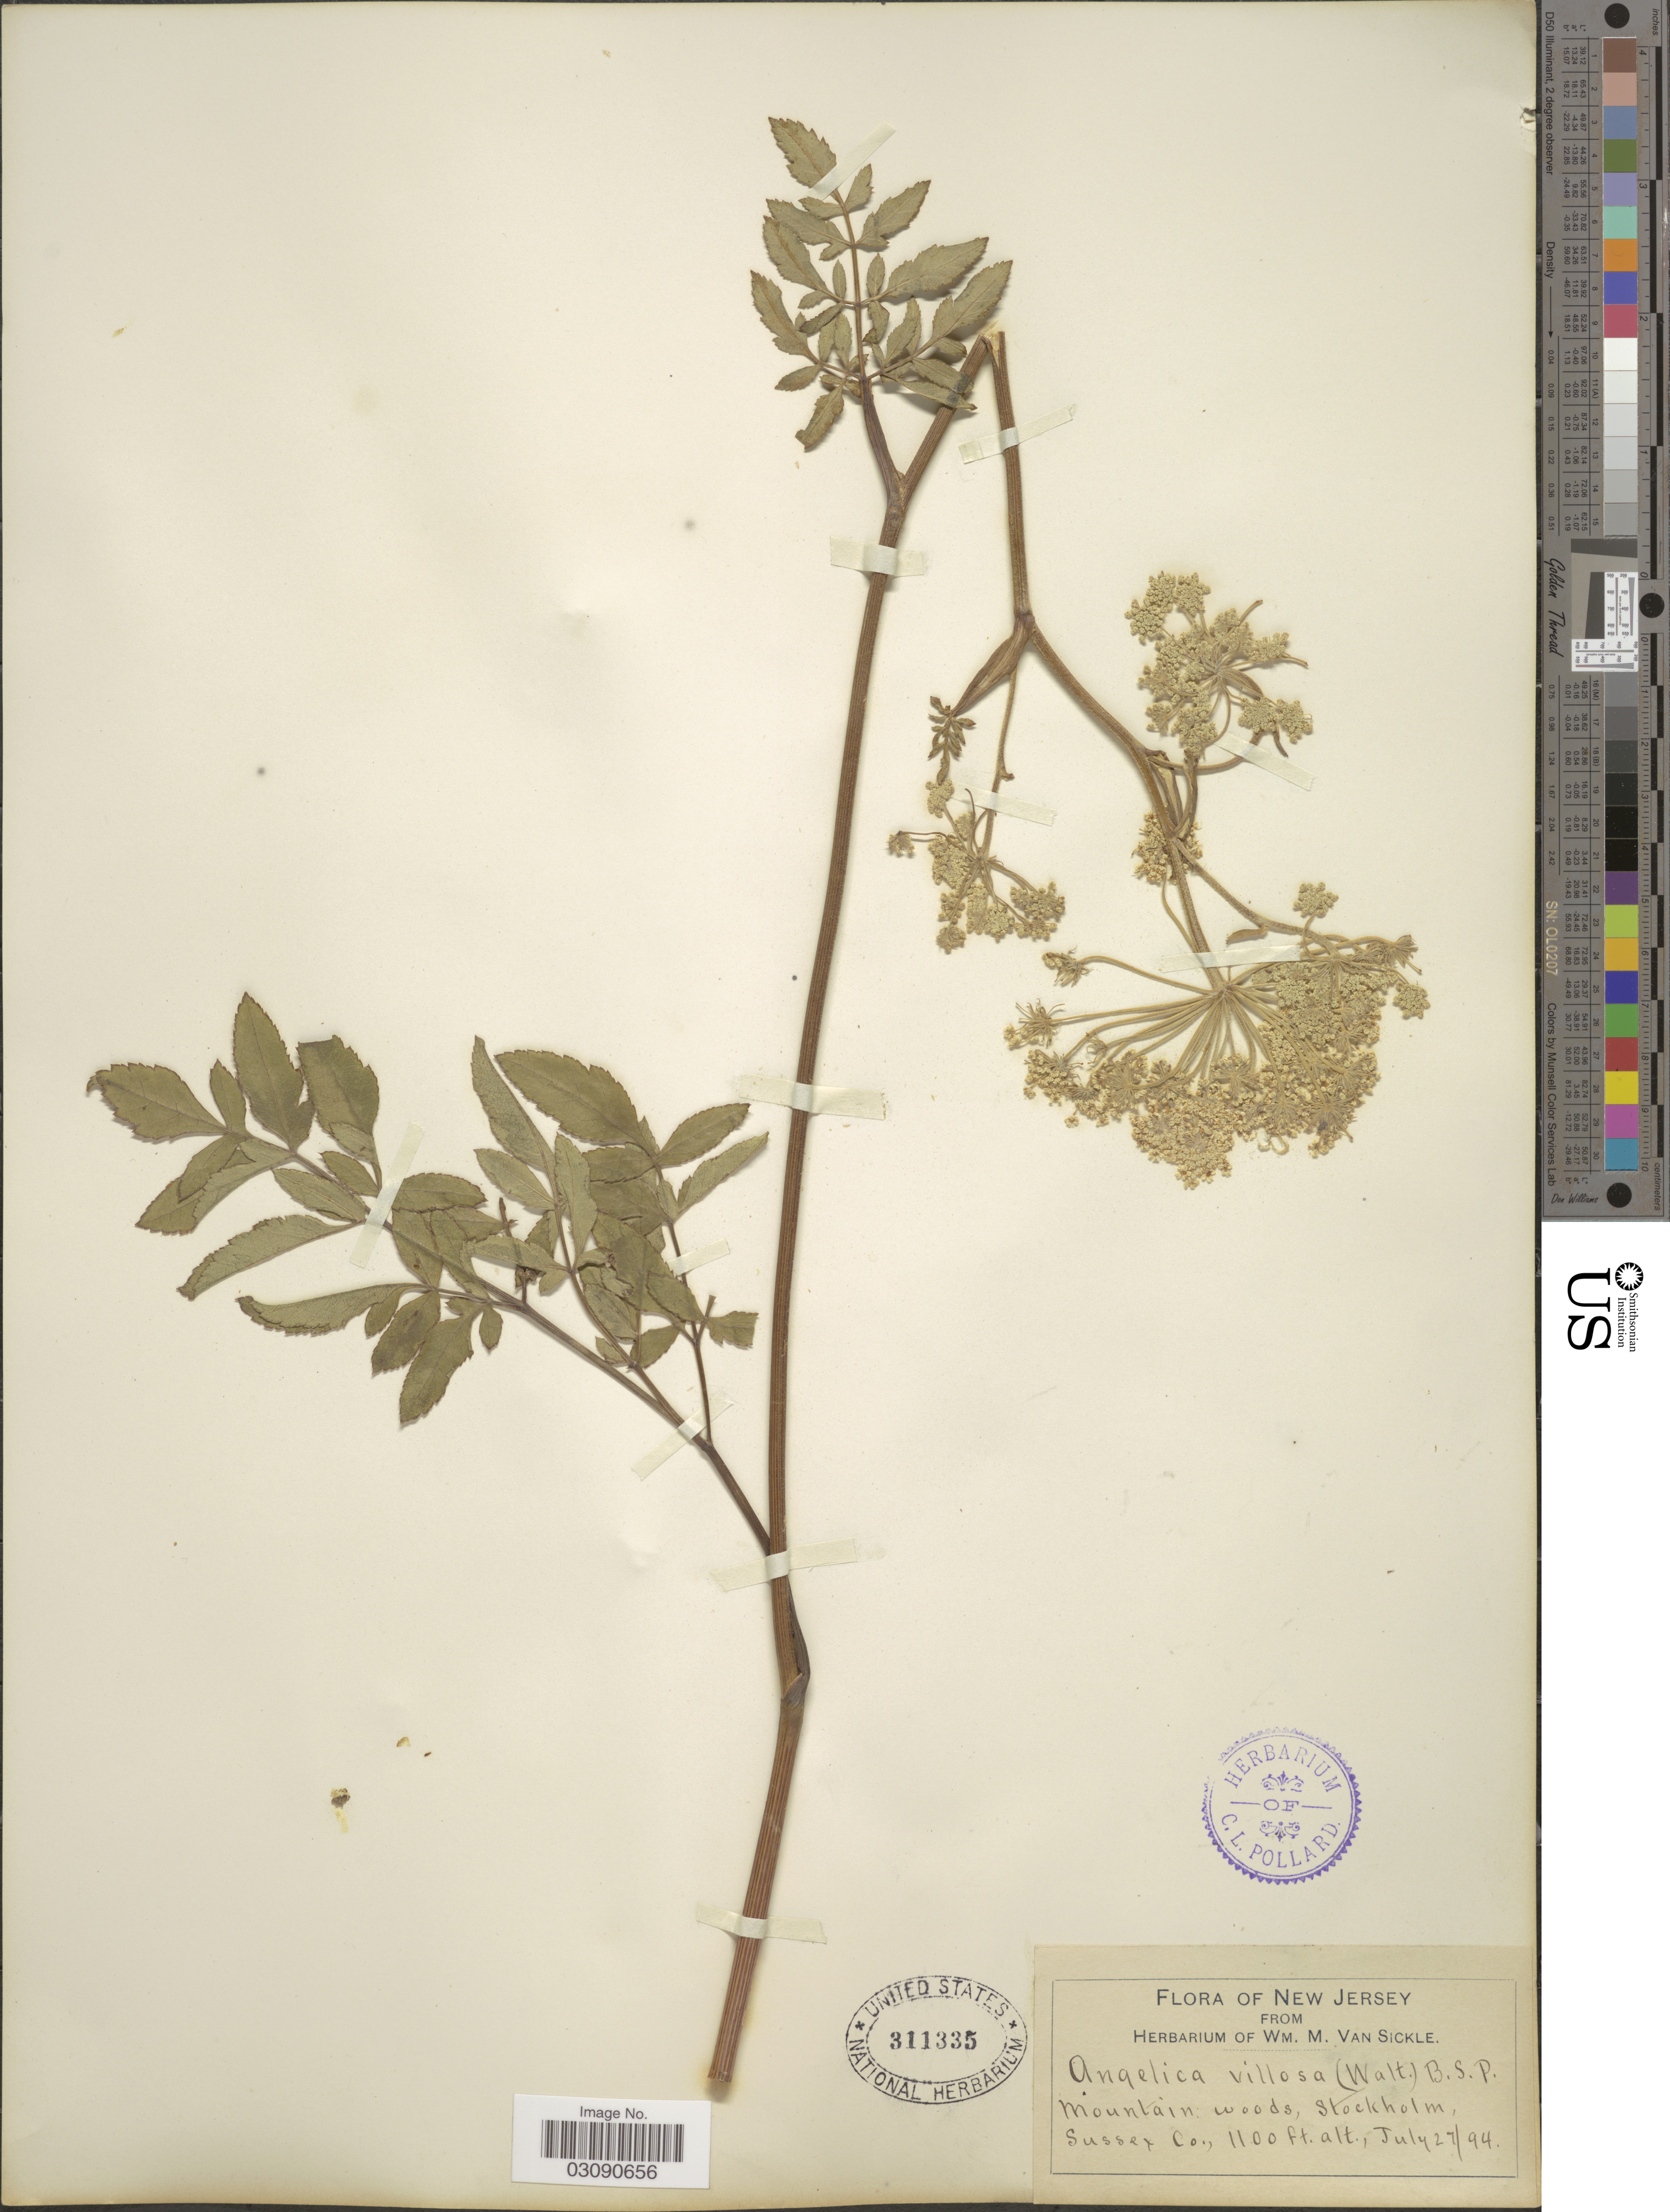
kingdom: Plantae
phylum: Tracheophyta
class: Magnoliopsida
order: Apiales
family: Apiaceae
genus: Angelica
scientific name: Angelica venenosa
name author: (Greenway) Fernald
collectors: ex herb. Wm. M. Van Sickle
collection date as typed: Transcribed d/m/y: 27/7/94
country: United States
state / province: New Jersey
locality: Mountain woods, Stockholm, Sussex Co.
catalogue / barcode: US 311335